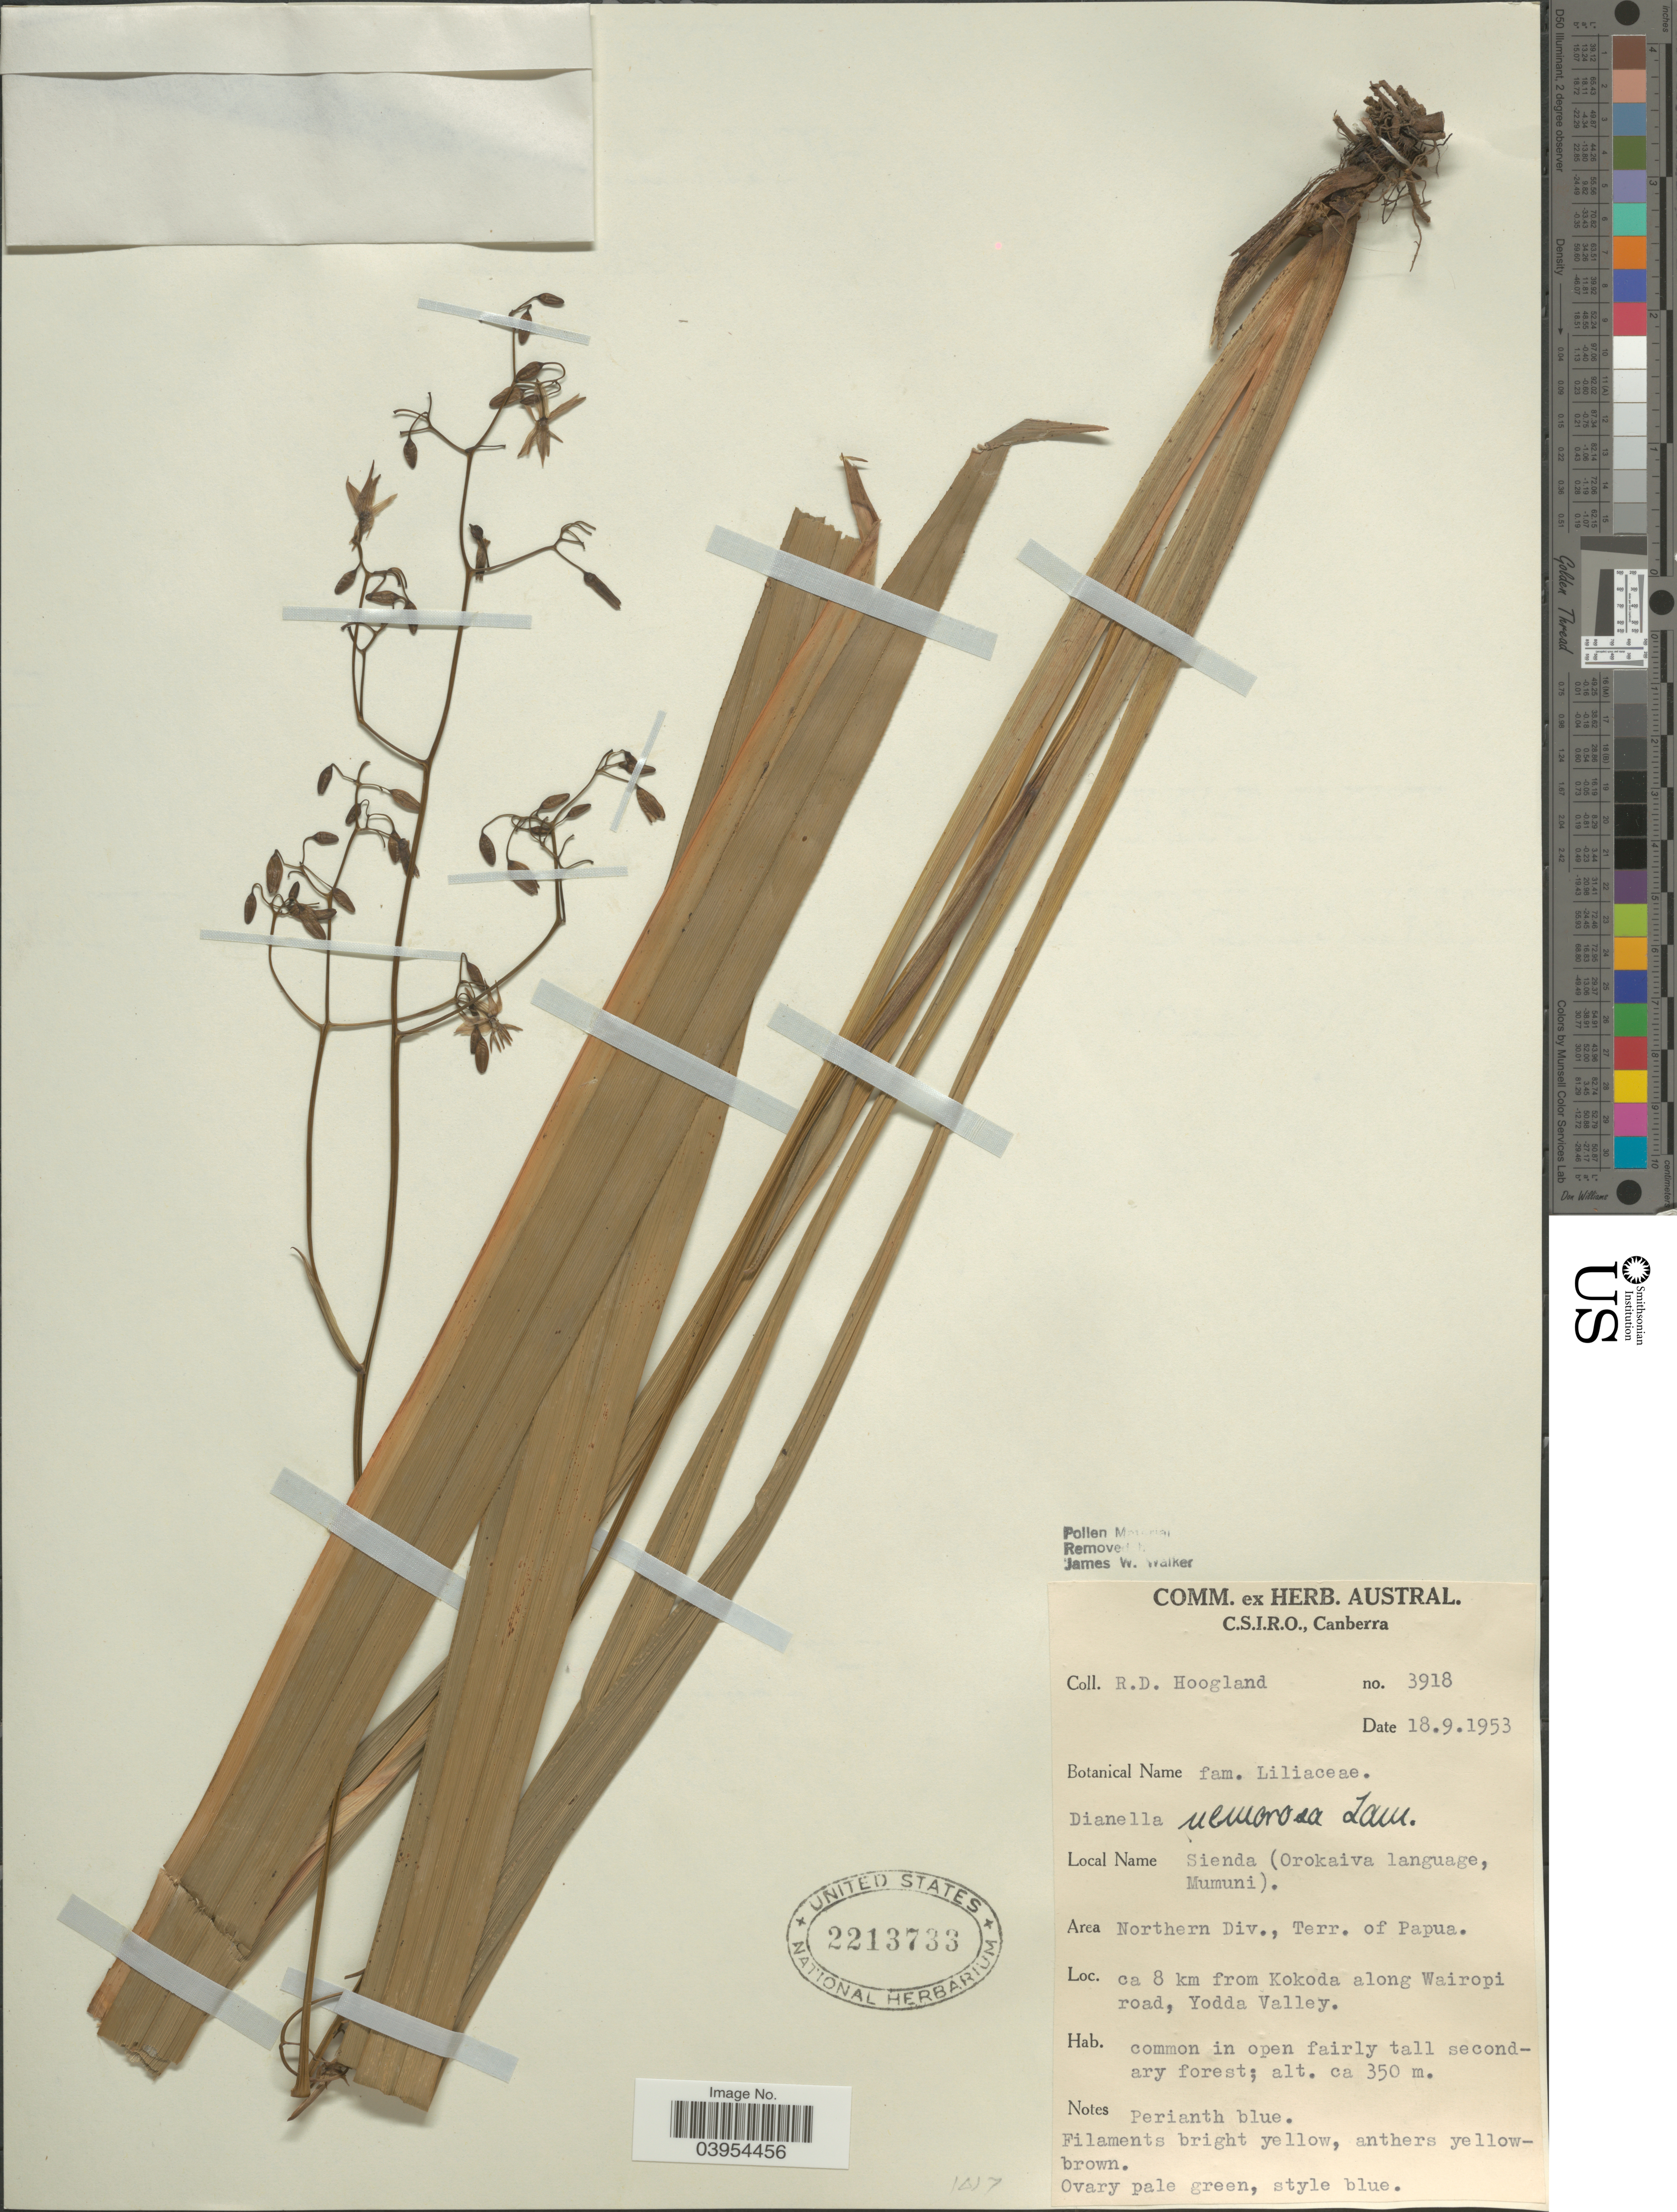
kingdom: Plantae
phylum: Tracheophyta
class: Liliopsida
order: Asparagales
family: Asphodelaceae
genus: Dianella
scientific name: Dianella nemorosa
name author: Lam.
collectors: R. D. Hoogland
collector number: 3918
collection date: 1953-09-18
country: Papua New Guinea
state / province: Northern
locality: Area Northern Div., Terr. of Papua. Ca 8 km from Kodoka along Wairopi road, Yodda Valley.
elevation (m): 350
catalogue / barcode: US 2213733